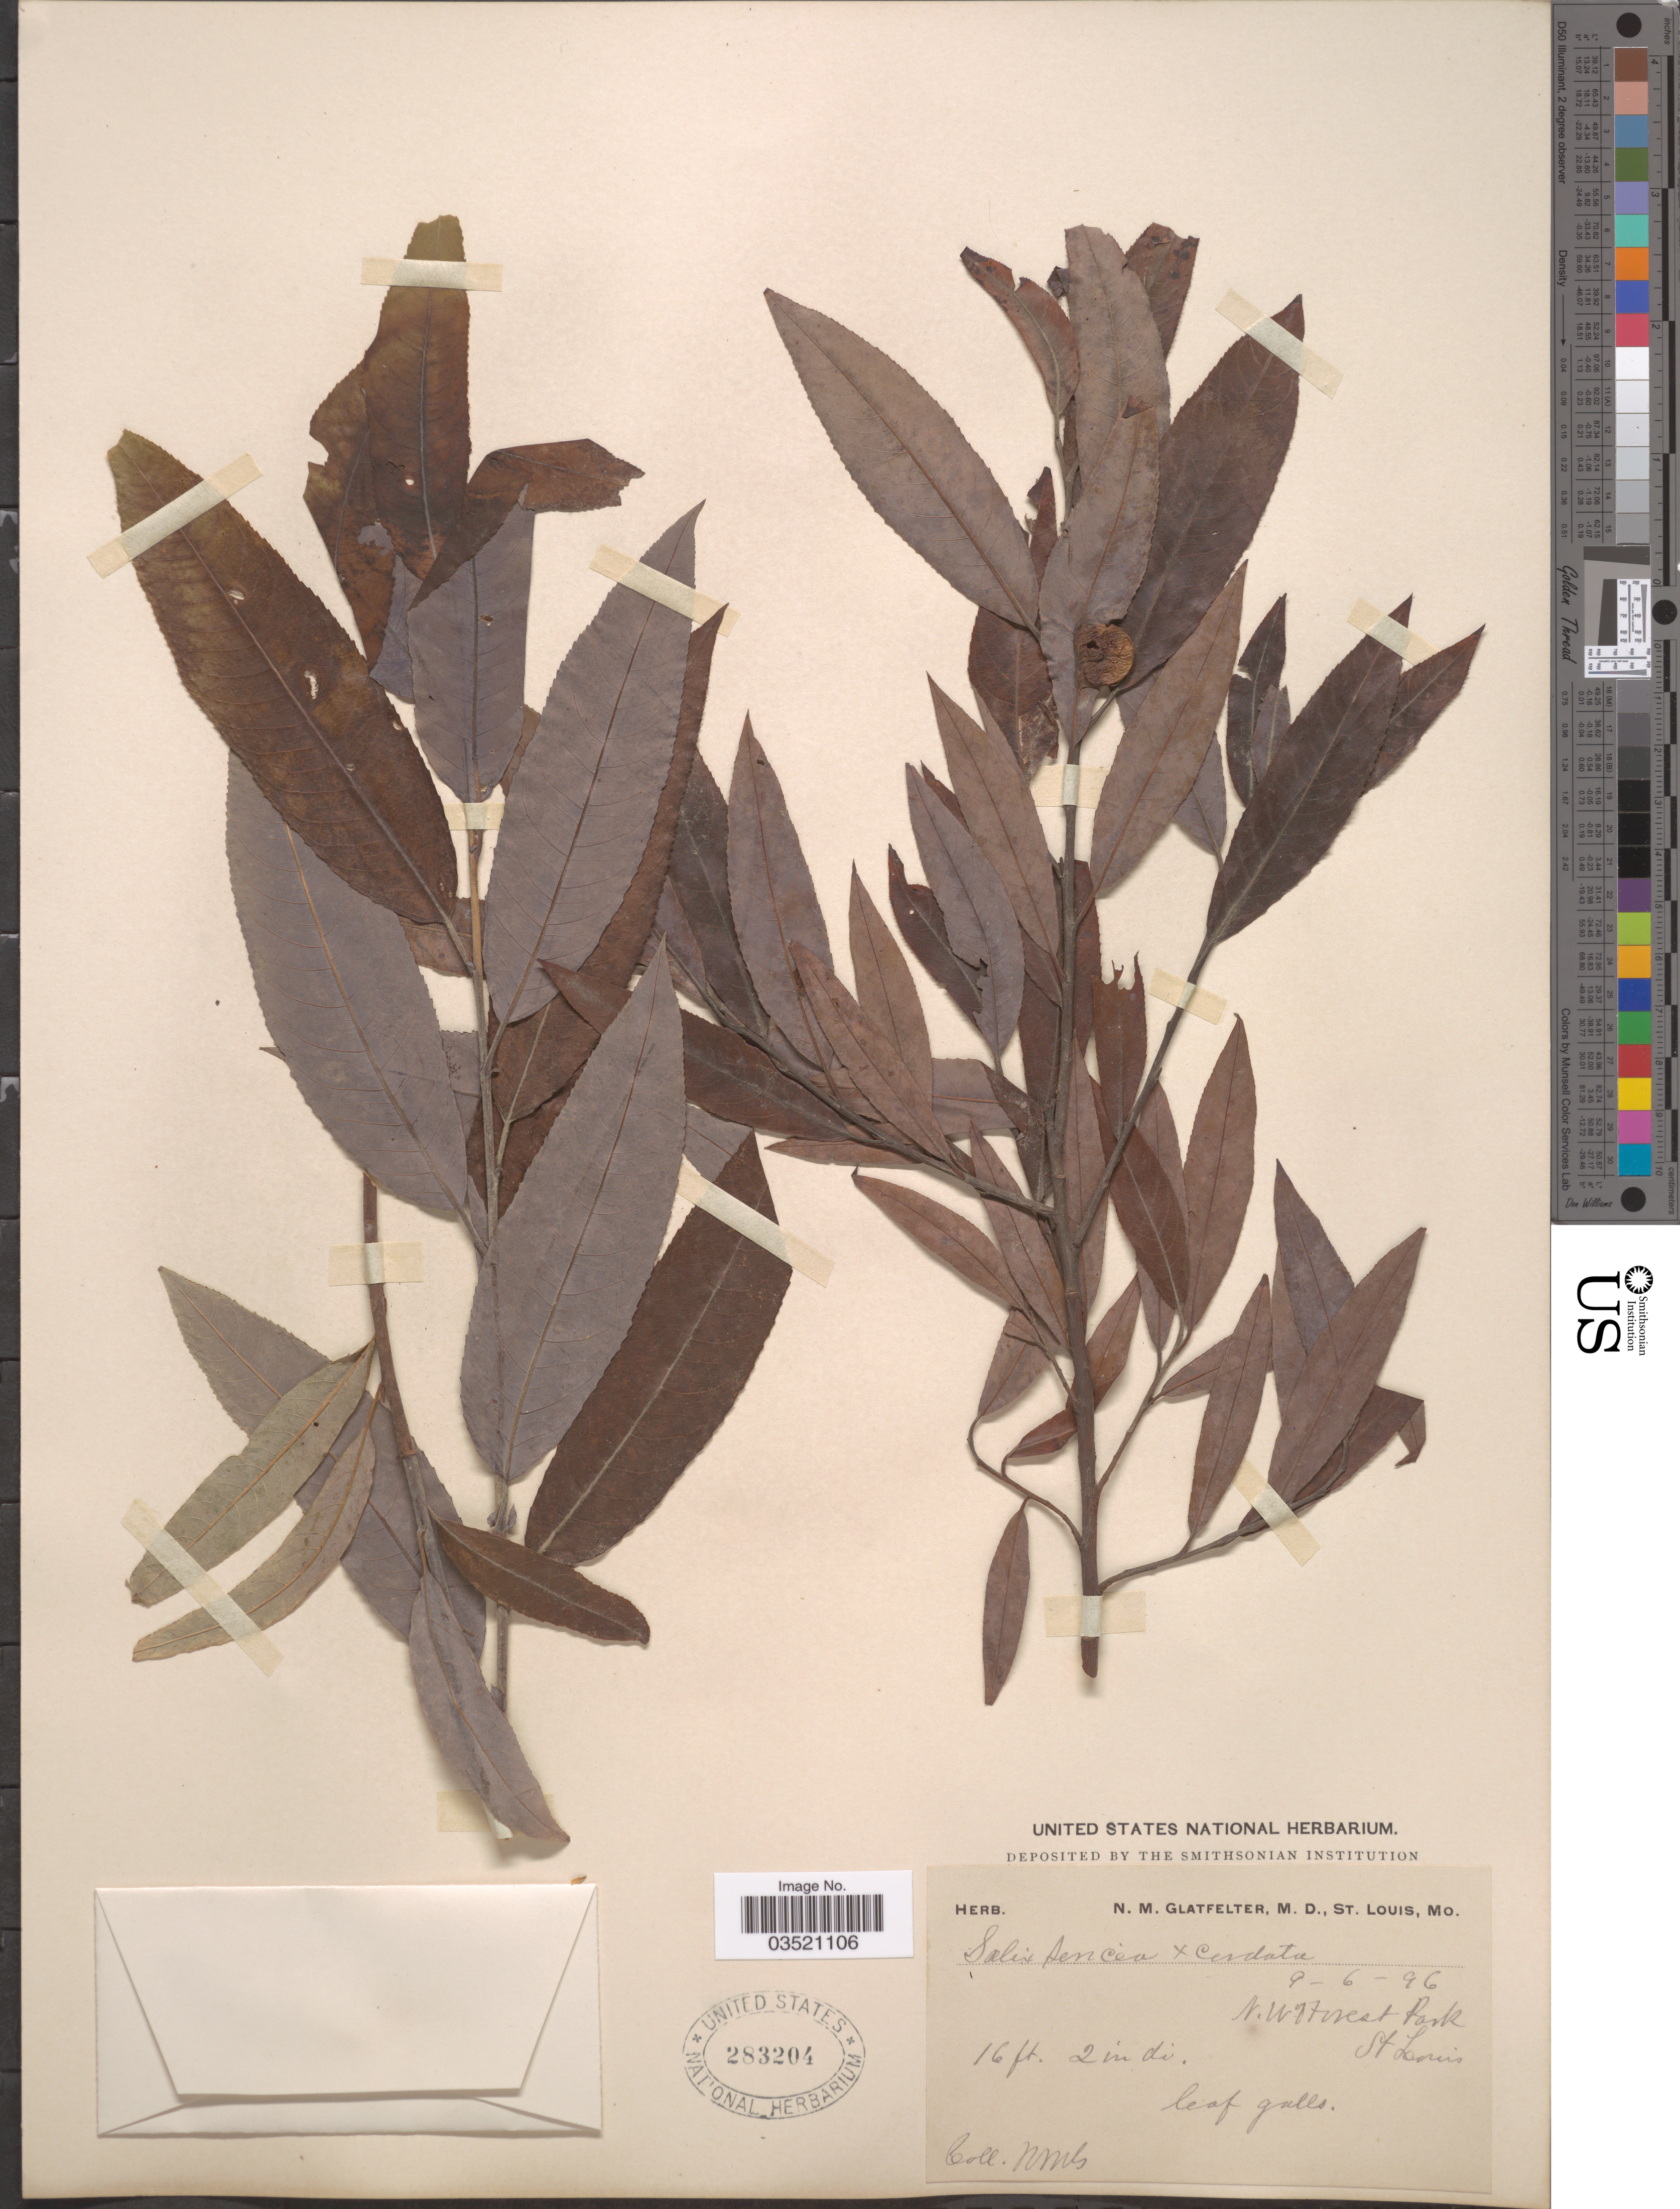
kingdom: Plantae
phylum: Tracheophyta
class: Magnoliopsida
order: Malpighiales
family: Salicaceae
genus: Salix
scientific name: Salix sericea x S. cordata Michx.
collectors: N. M. Glatfelter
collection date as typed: Transcribed d/m/y: 6/9/96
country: United States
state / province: Missouri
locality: N.W. of Forest Park, St. Louis.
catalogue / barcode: US 283204